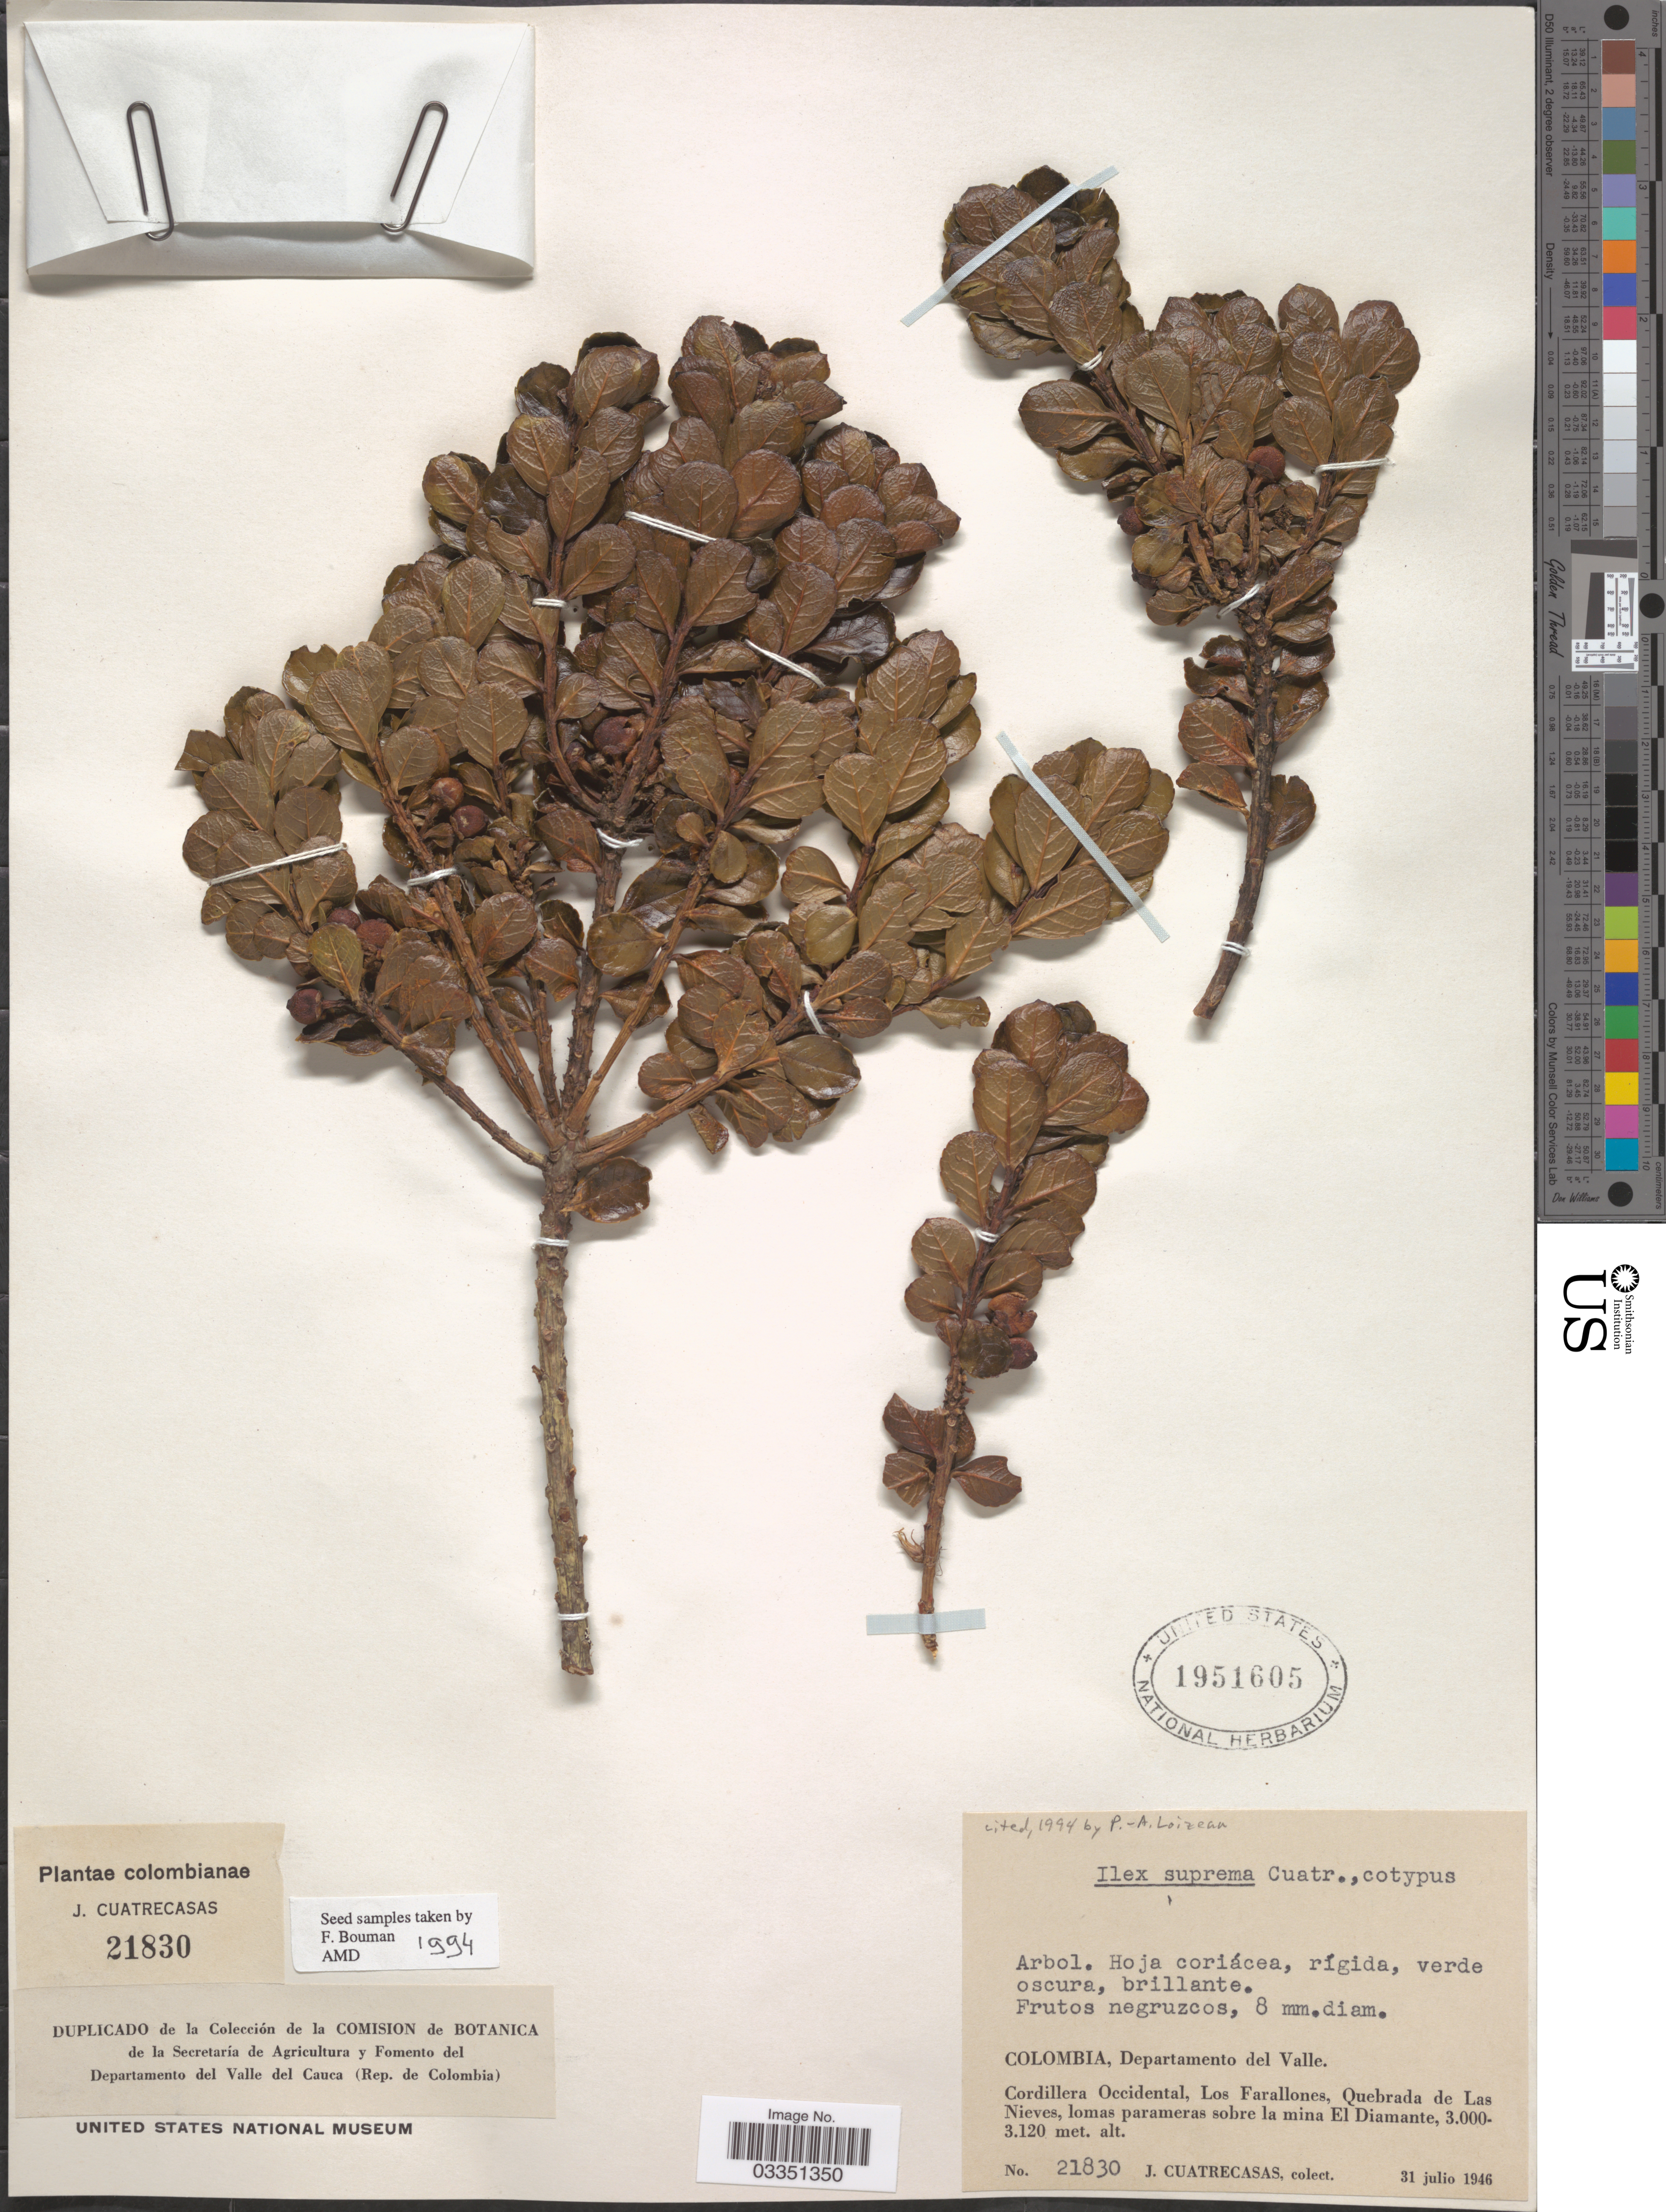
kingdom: Plantae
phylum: Tracheophyta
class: Magnoliopsida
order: Aquifoliales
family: Aquifoliaceae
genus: Ilex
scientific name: Ilex suprema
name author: Cuatrec.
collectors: J. Cuatrecasas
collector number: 21830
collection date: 1946-07-31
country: Colombia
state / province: Valle del Cauca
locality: Departamento del Valle. Cordillera Occidental, Los Farallones, Quebrada de Las Nieves, lomas parameras sobre la mina El Diamante.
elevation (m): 3000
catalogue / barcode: US 1951605